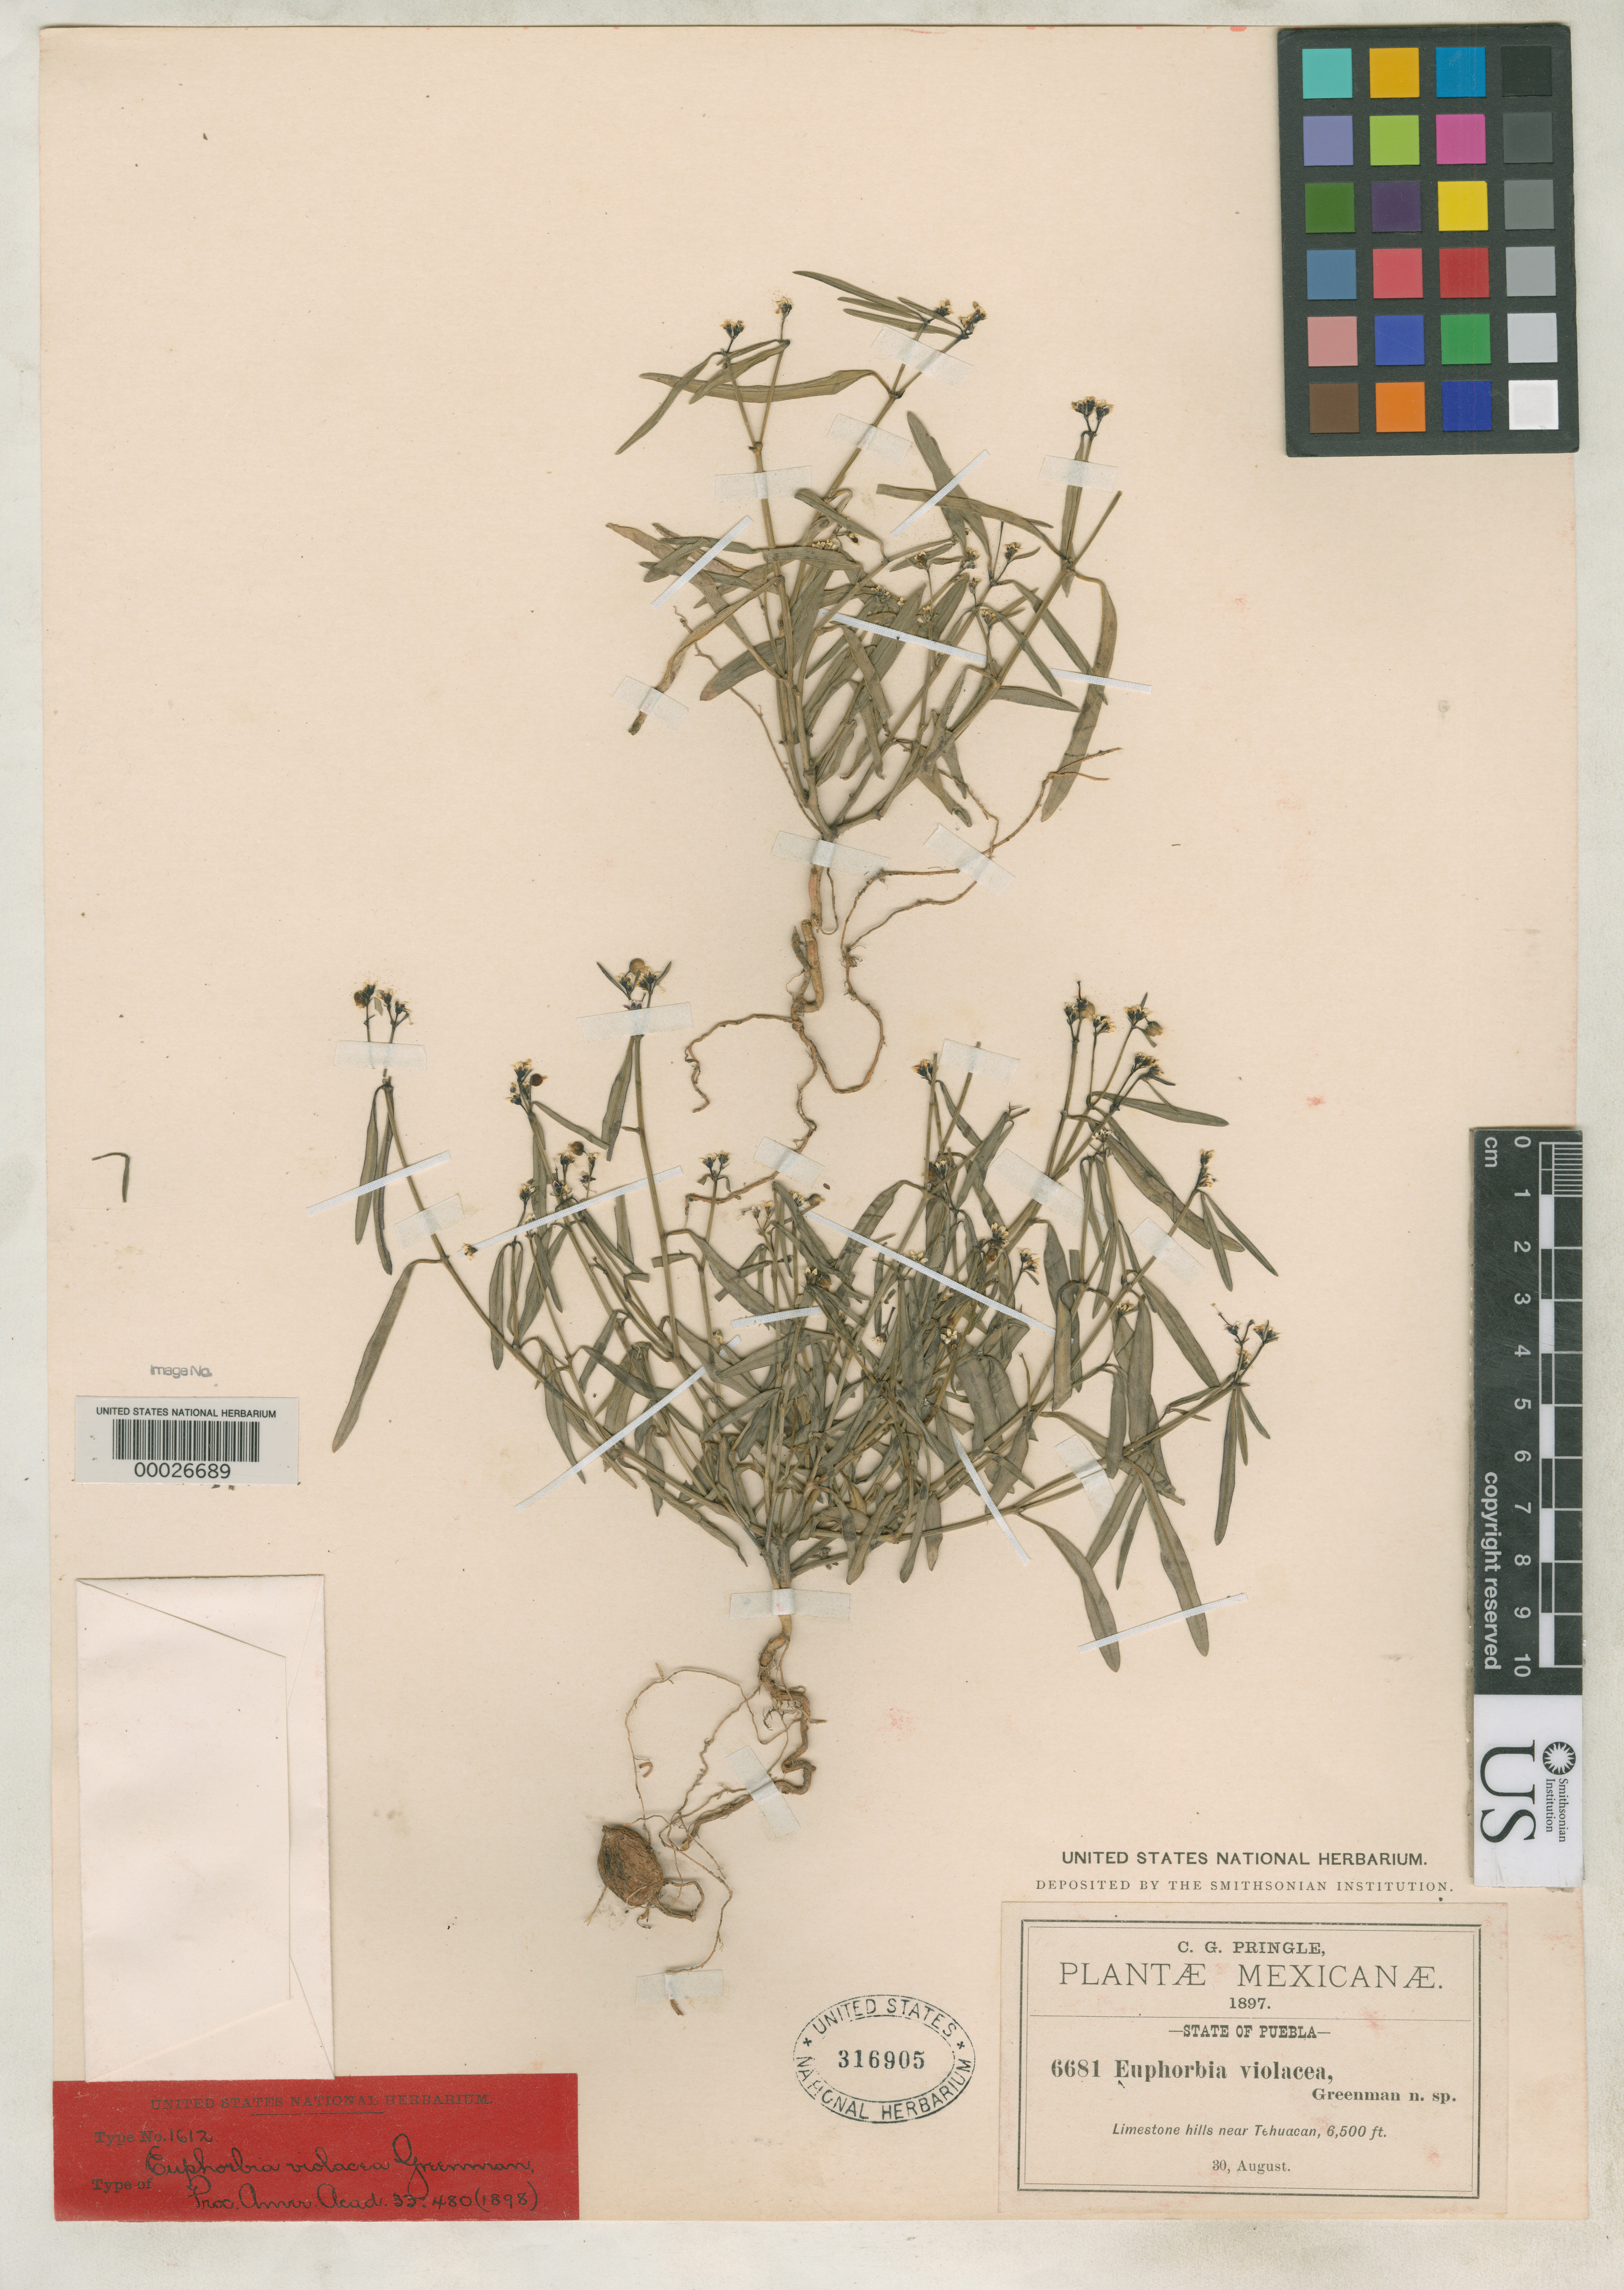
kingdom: Plantae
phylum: Tracheophyta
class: Magnoliopsida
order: Malpighiales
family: Euphorbiaceae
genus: Euphorbia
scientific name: Euphorbia violacea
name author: Greenm.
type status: Isotype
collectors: C. G. Pringle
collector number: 6681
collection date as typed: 30 Aug 1897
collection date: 1897-08-30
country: Mexico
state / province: Puebla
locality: Near Tehuacan.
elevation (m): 610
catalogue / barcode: US 316905